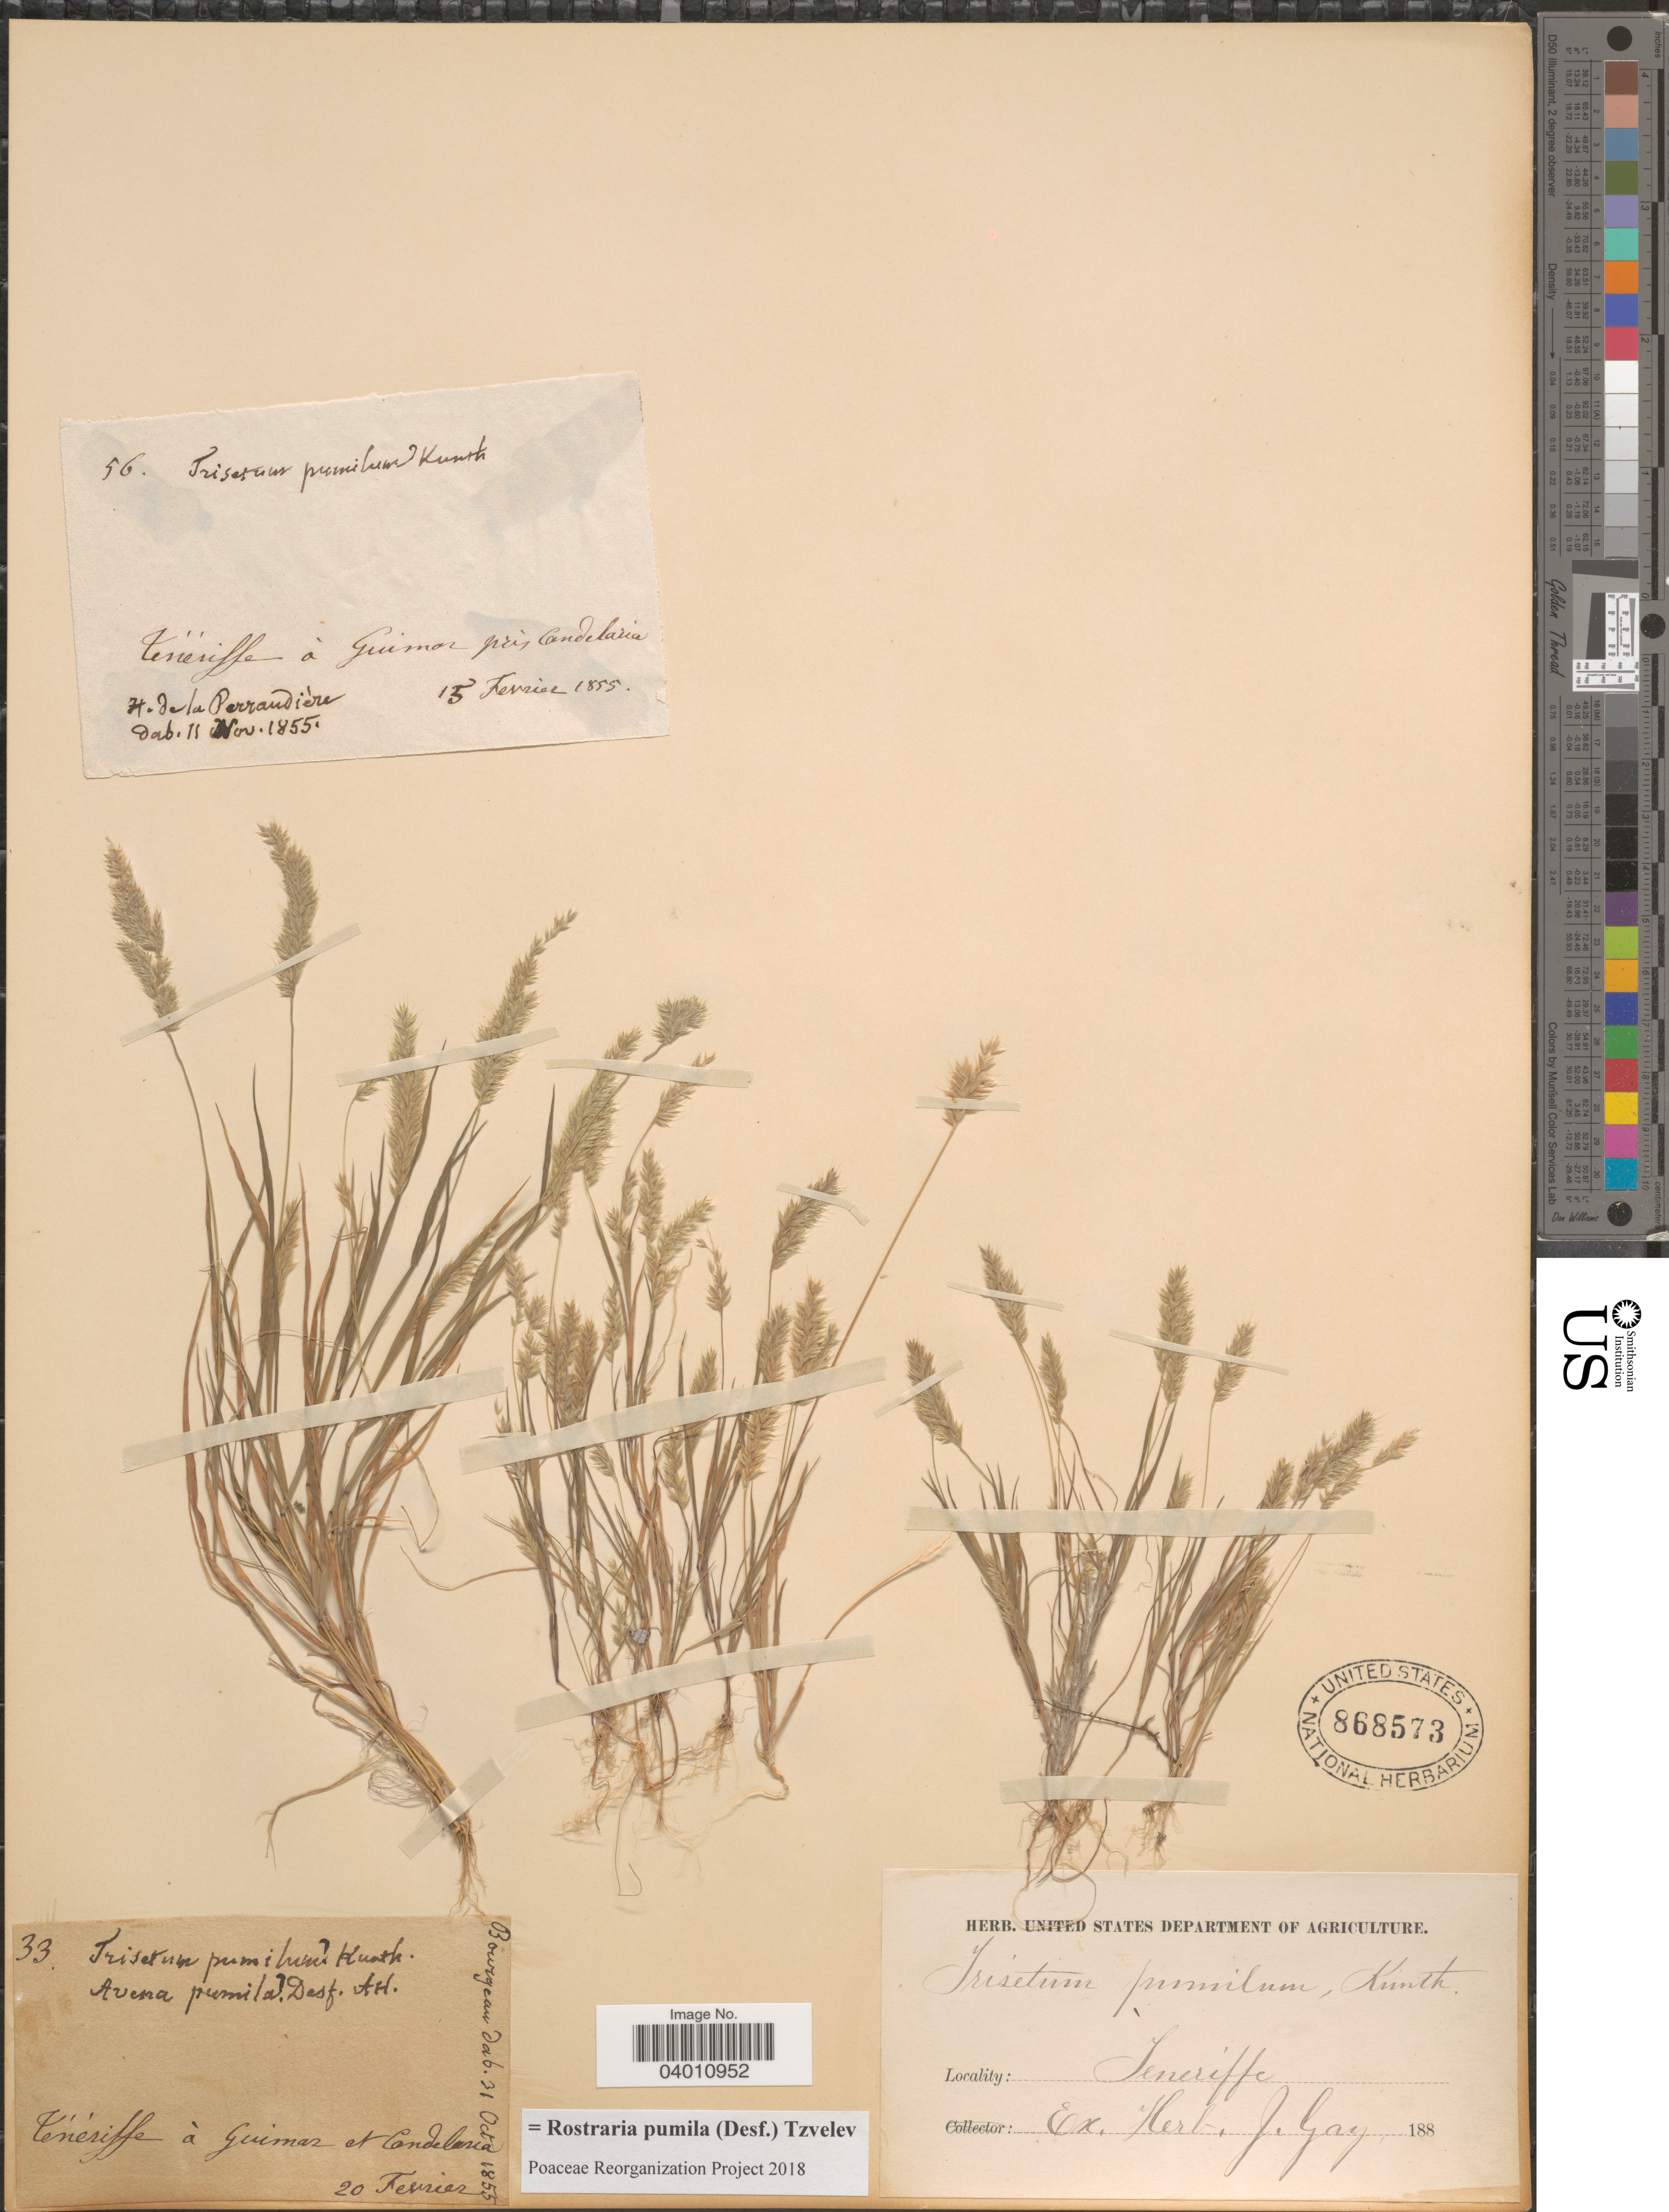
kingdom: Plantae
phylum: Tracheophyta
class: Liliopsida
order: Poales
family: Poaceae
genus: Rostraria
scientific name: Rostraria pumila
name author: (Desf.) Tzvelev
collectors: ex herb. J. Gay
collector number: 33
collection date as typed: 20 Fevrier 188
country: Spain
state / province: Canarias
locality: Ténériffe à Guimar et Candelaria. Teneriffe.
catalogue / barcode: US 868573